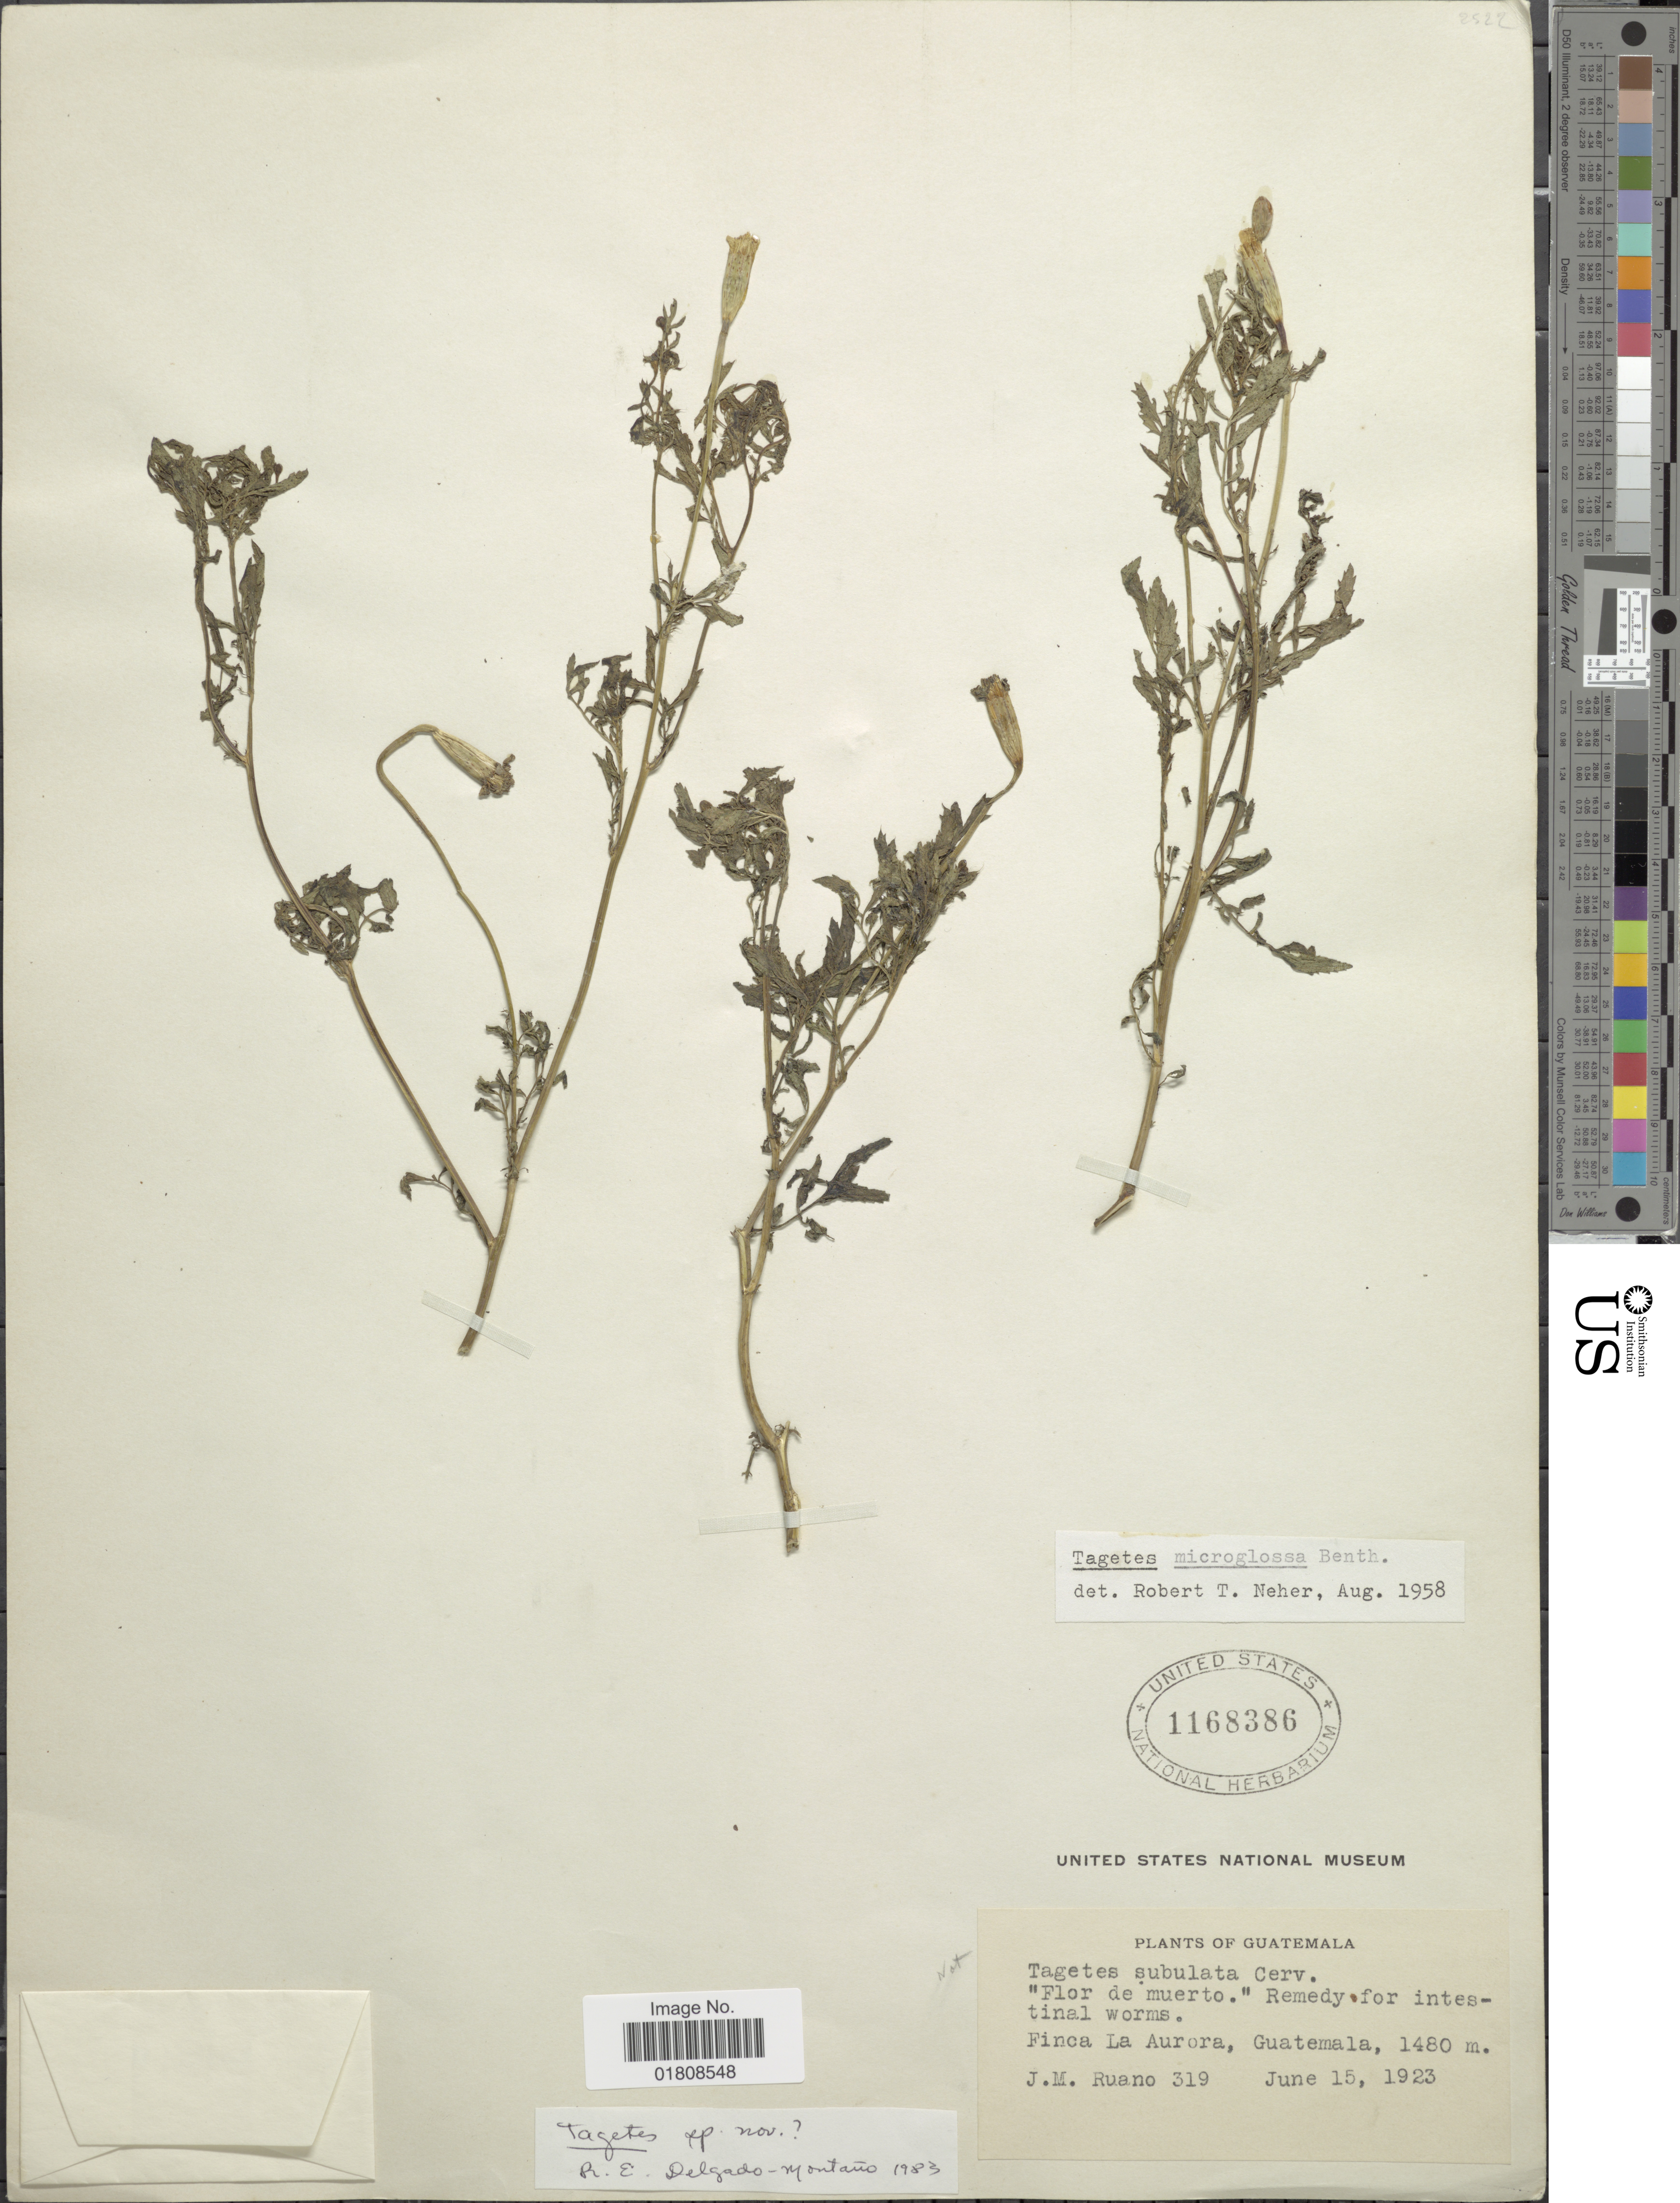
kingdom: Plantae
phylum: Tracheophyta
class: Magnoliopsida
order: Asterales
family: Asteraceae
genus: Tagetes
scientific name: Tagetes sp.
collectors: J. Morales R.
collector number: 319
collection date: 1923-06-15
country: Guatemala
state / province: Guatemala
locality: Finca La Aurora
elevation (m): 1480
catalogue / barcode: US 1168386